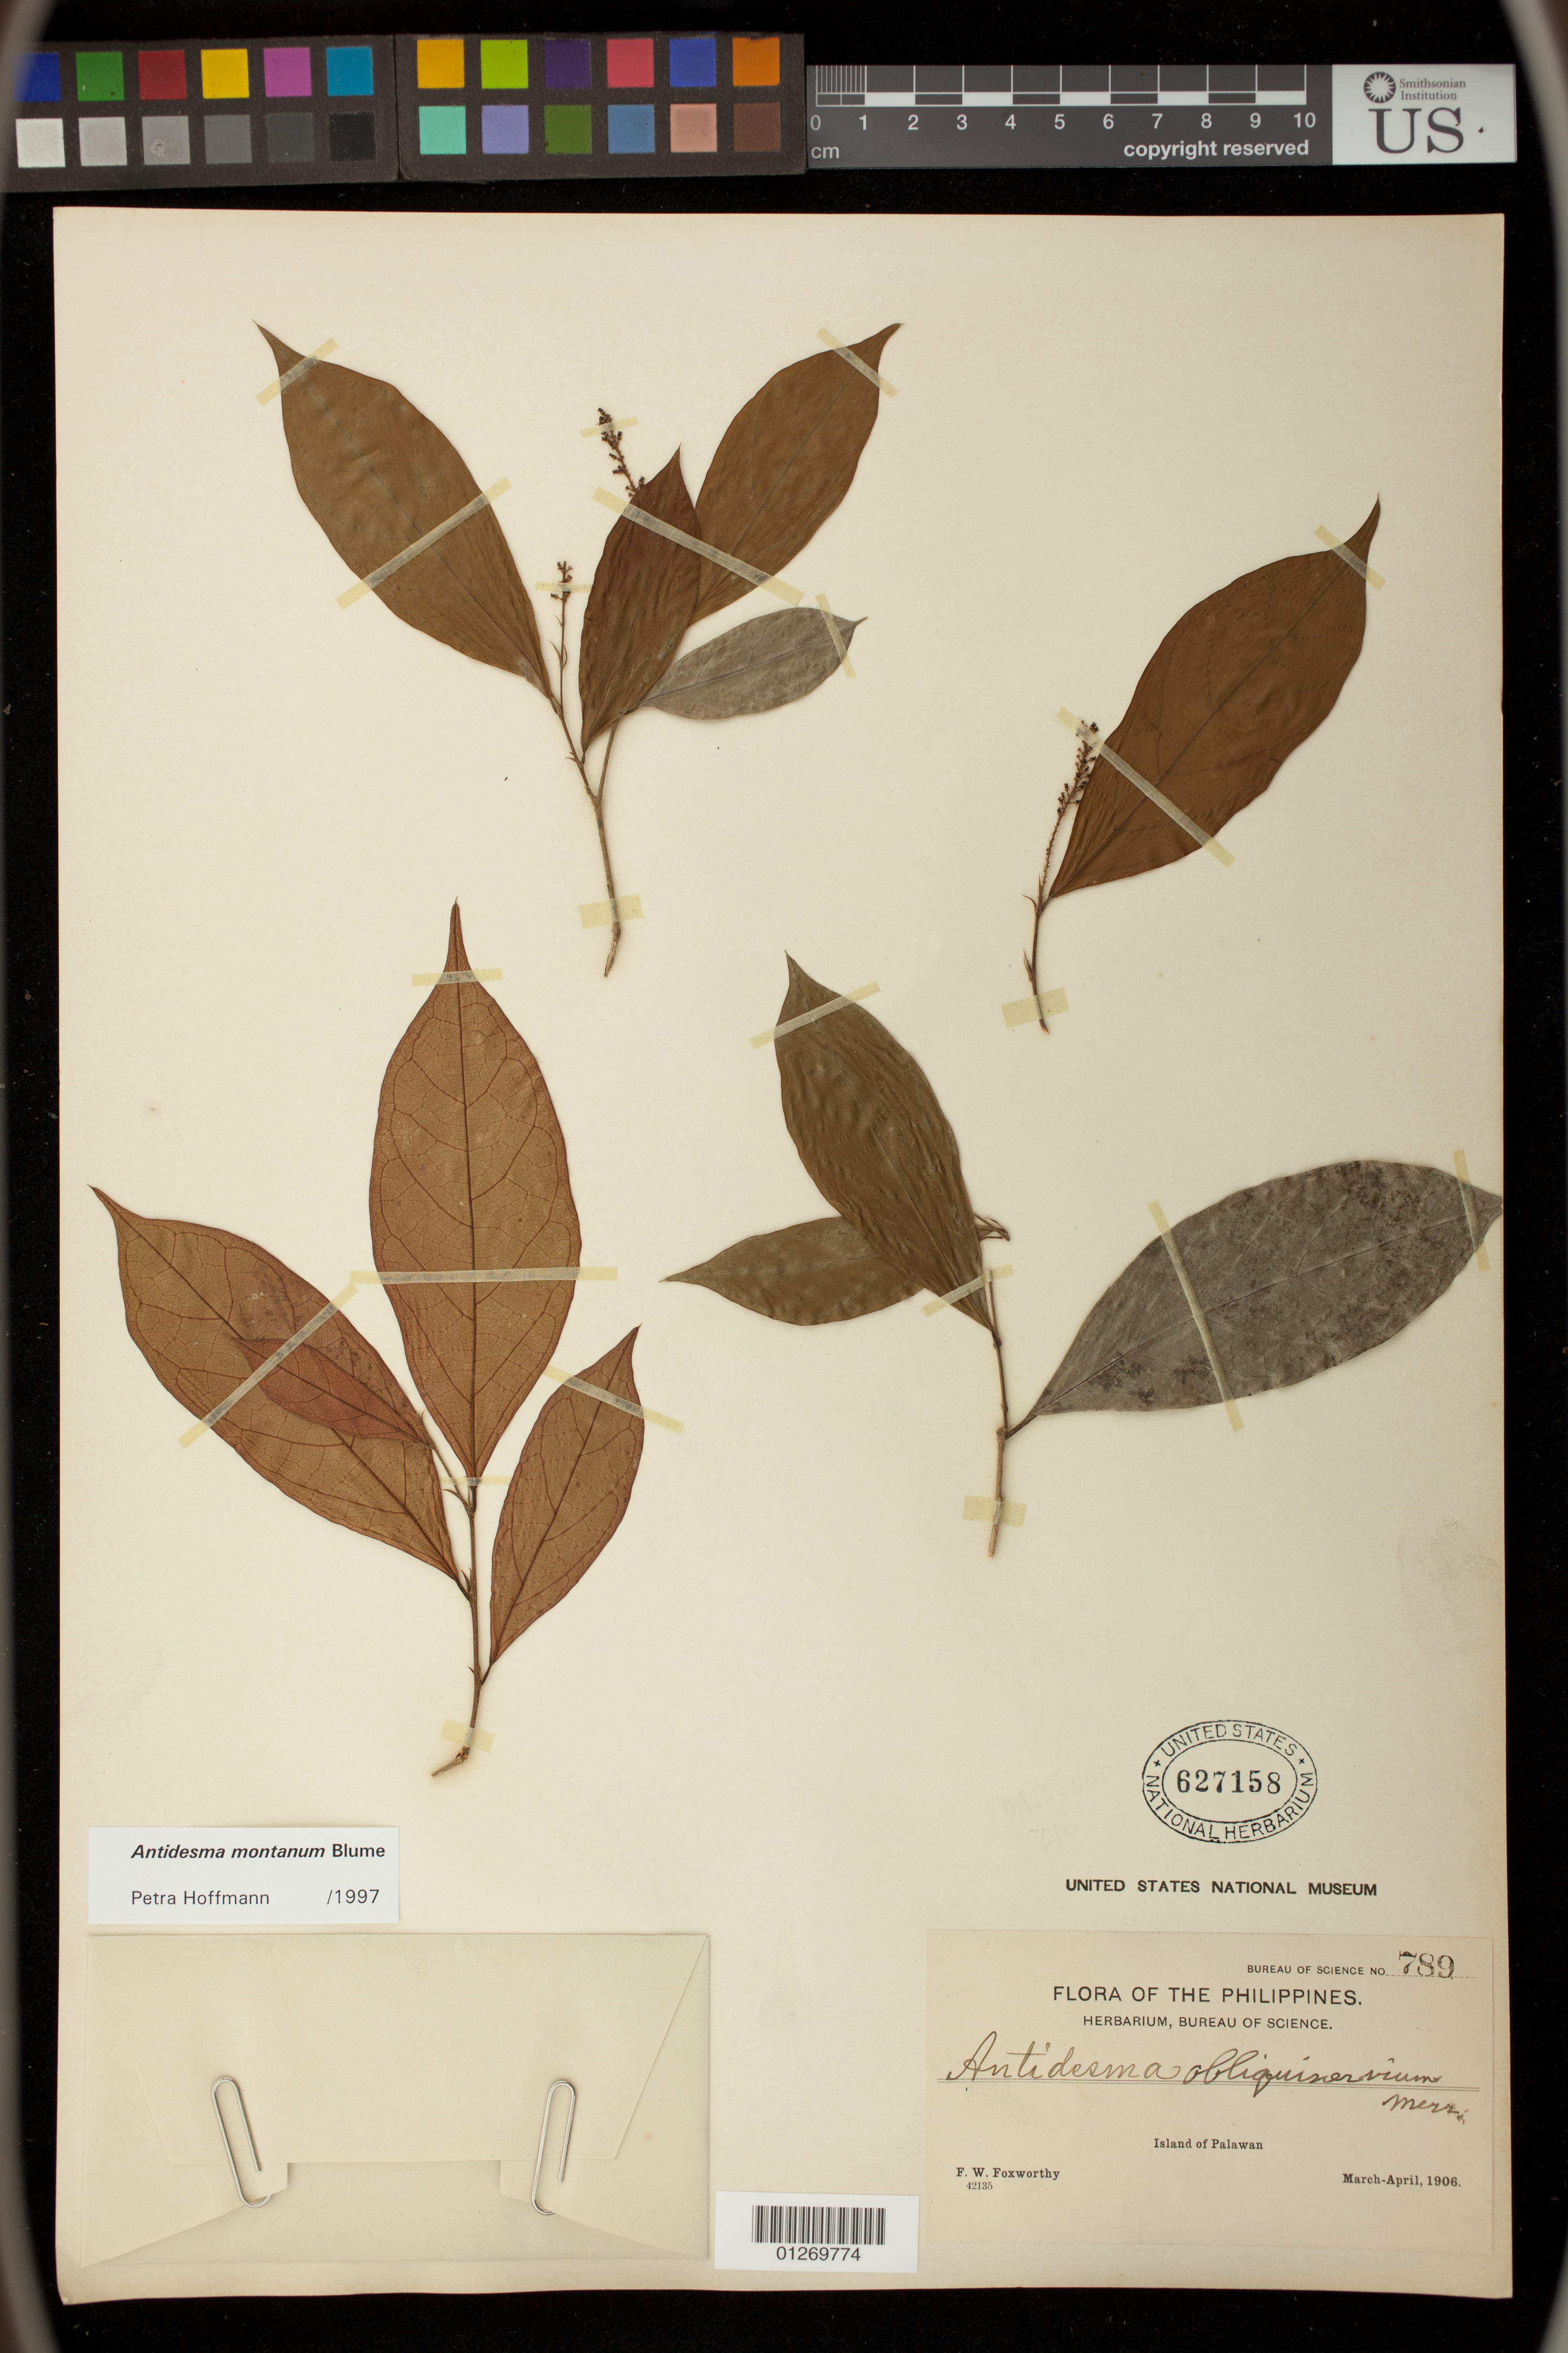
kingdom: Plantae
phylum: Tracheophyta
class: Magnoliopsida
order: Malpighiales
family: Phyllanthaceae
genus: Antidesma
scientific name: Antidesma montanum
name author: Blume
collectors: F. W. Foxworthy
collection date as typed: Mar 1906 to -- Apr 1906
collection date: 1906-03/1906-04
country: Philippines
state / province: Mimaropa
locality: Island of Palawan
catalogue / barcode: US 627158